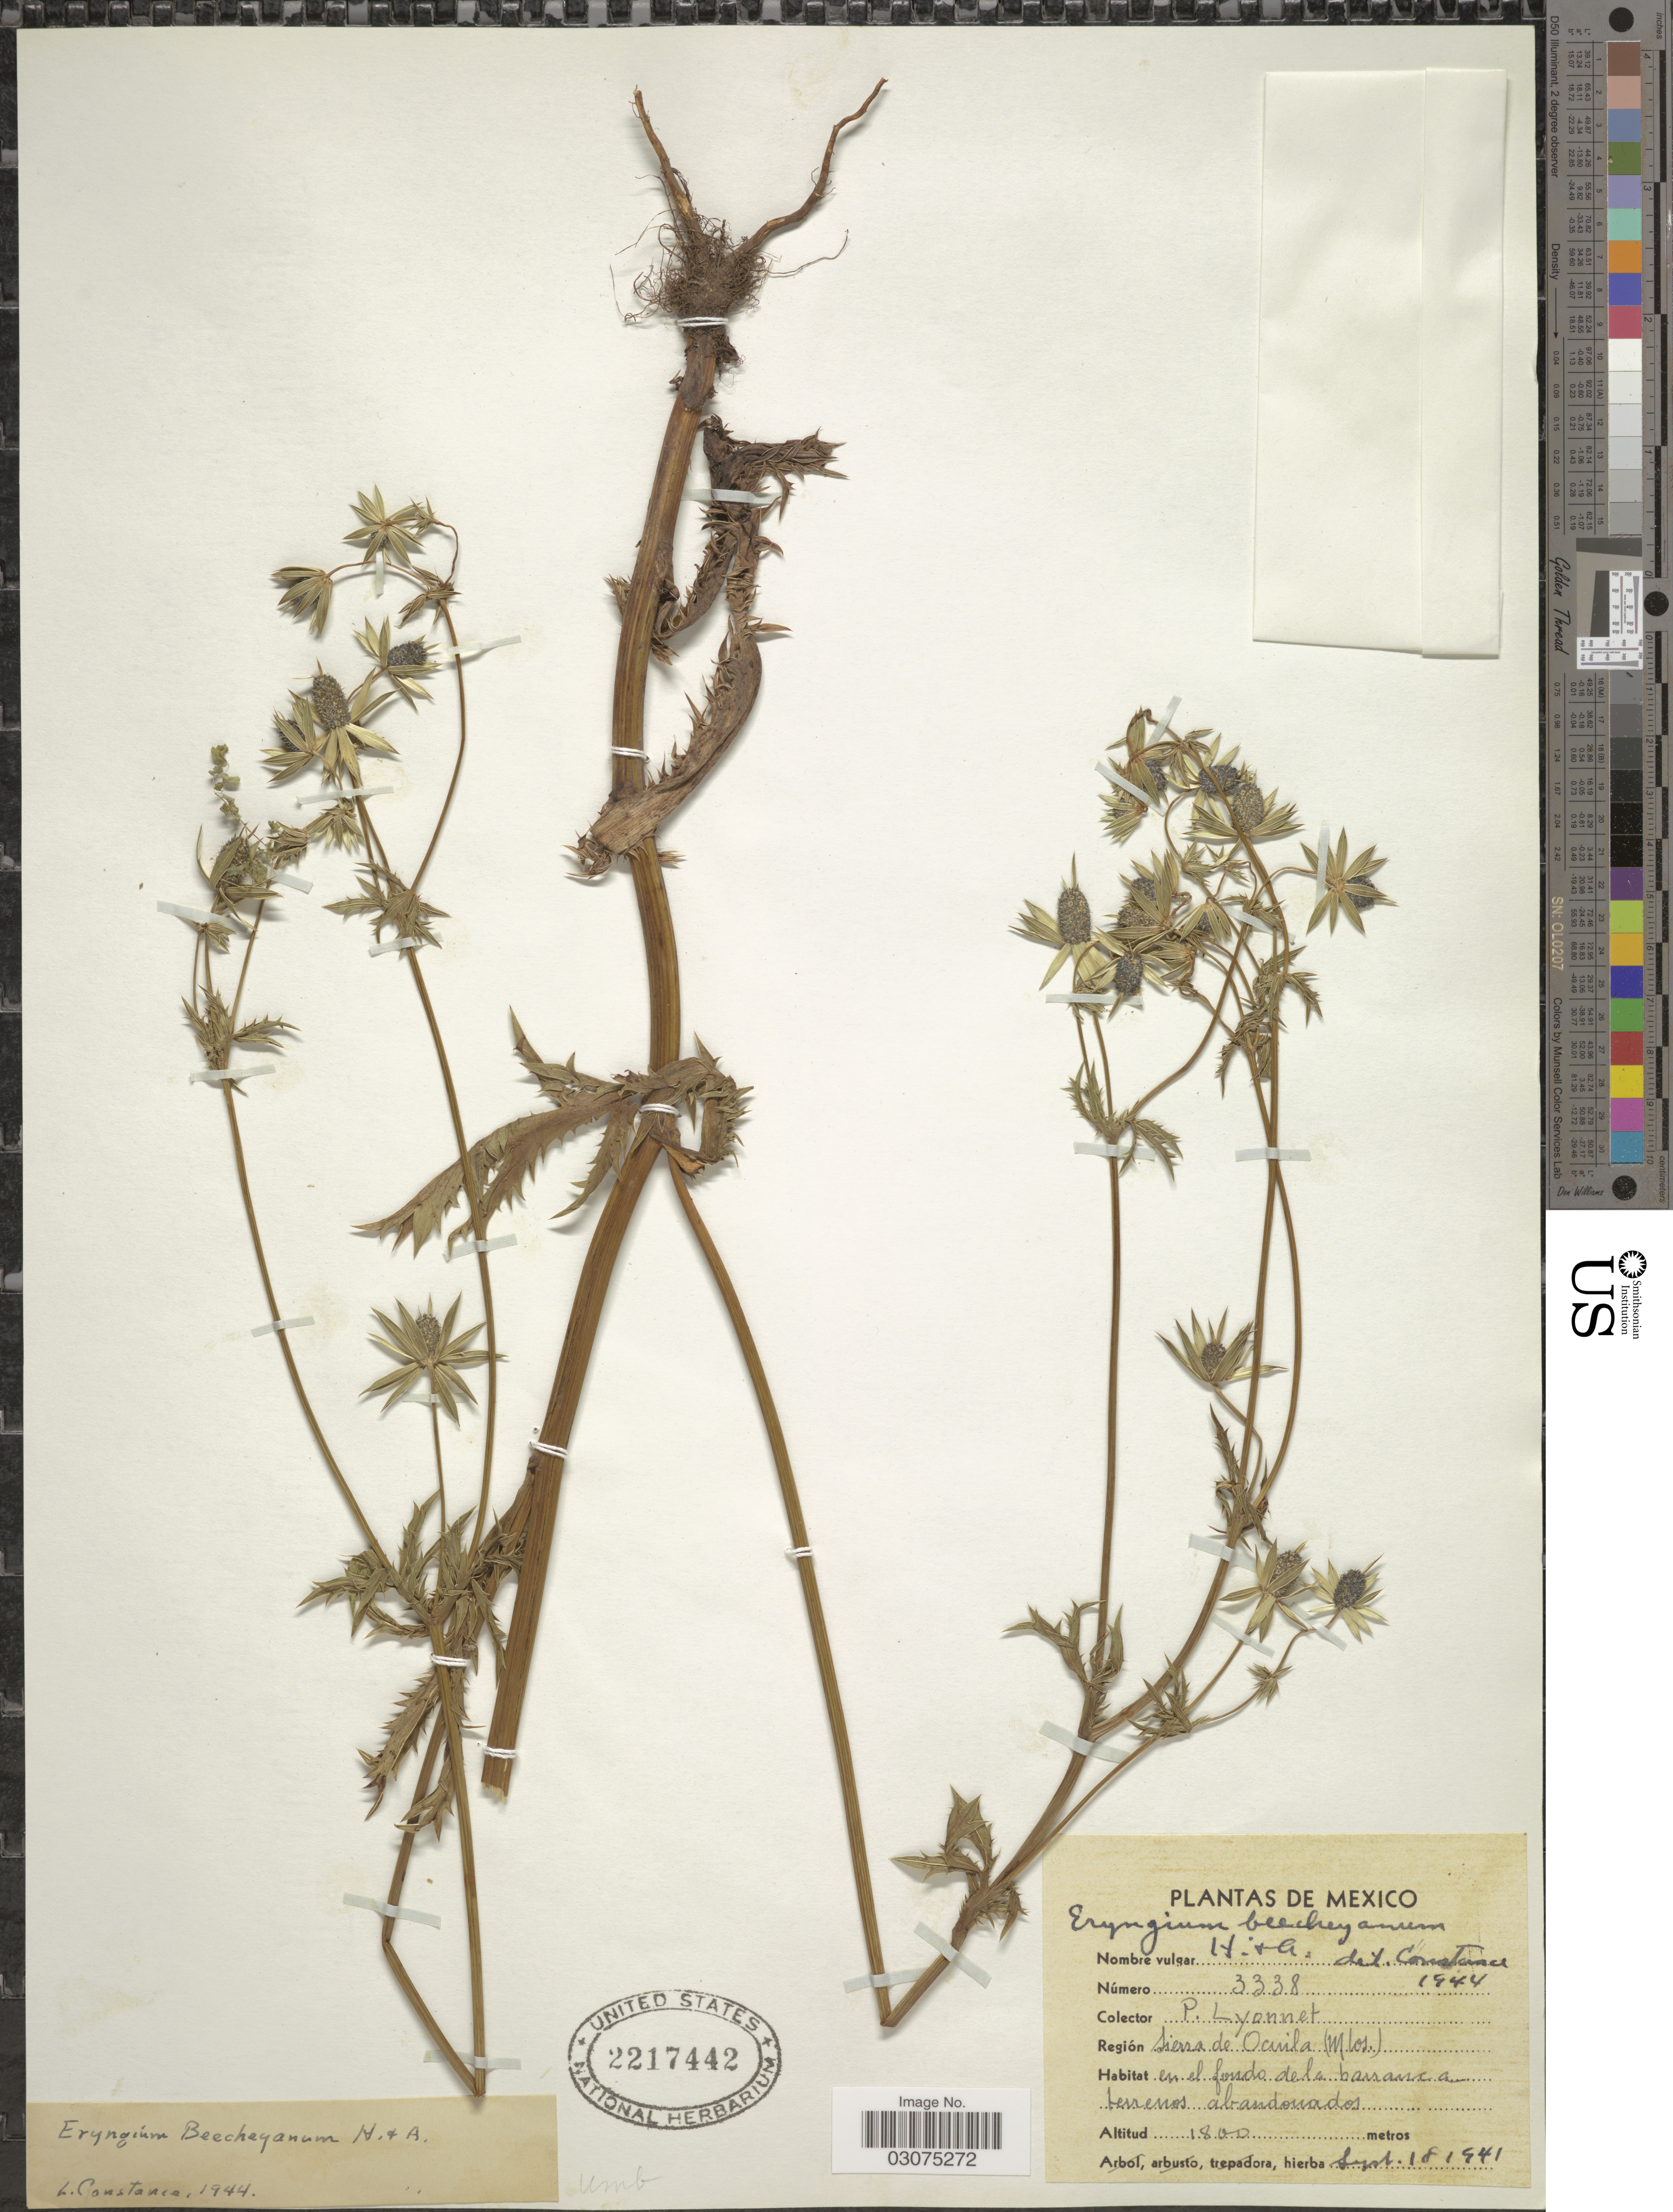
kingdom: Plantae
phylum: Tracheophyta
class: Magnoliopsida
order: Apiales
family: Apiaceae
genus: Eryngium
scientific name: Eryngium beecheyanum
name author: Hook. f. & Arn.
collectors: P. Lyonnet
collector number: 3338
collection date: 1941-09-18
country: Mexico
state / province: Morelos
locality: Región Sierra de Ocuila.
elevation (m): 1800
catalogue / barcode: US 2217442